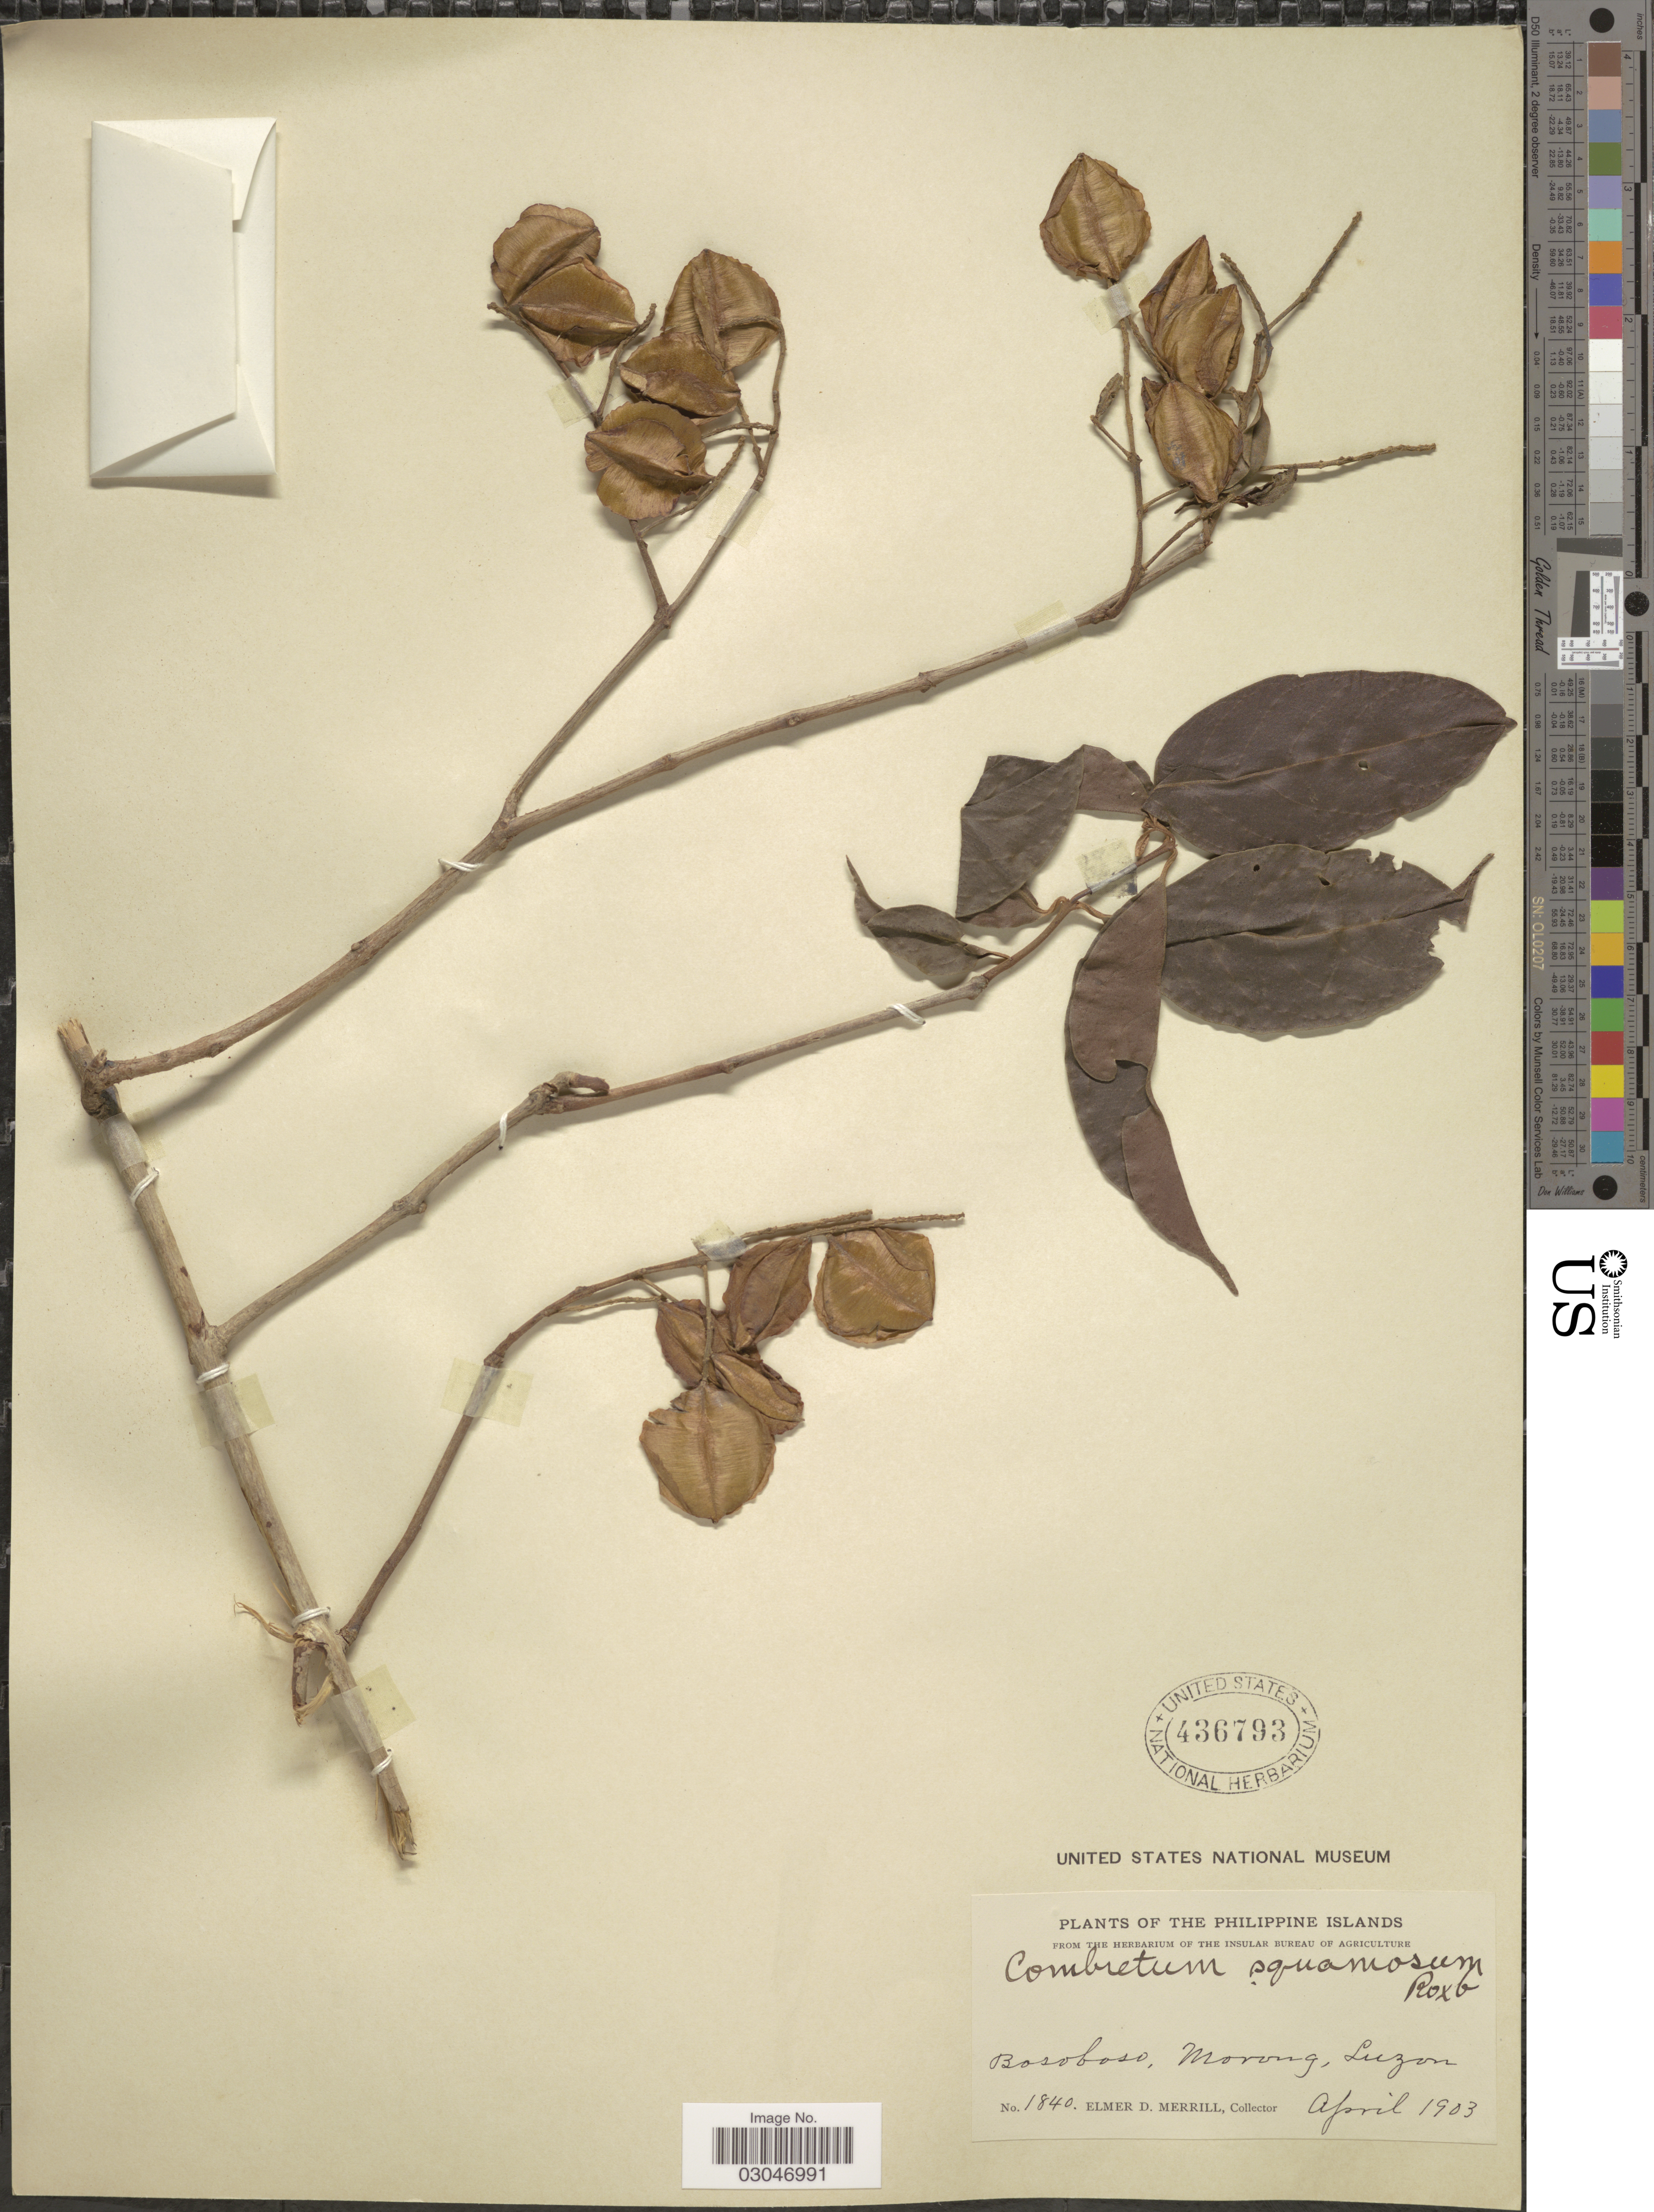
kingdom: Plantae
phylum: Tracheophyta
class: Magnoliopsida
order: Myrtales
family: Combretaceae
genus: Combretum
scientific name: Combretum squamosum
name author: Roxb.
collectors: E. D. Merrill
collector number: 1840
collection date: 1903-04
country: Philippines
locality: Bosoboso, Morong, Luzon.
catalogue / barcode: US 436793